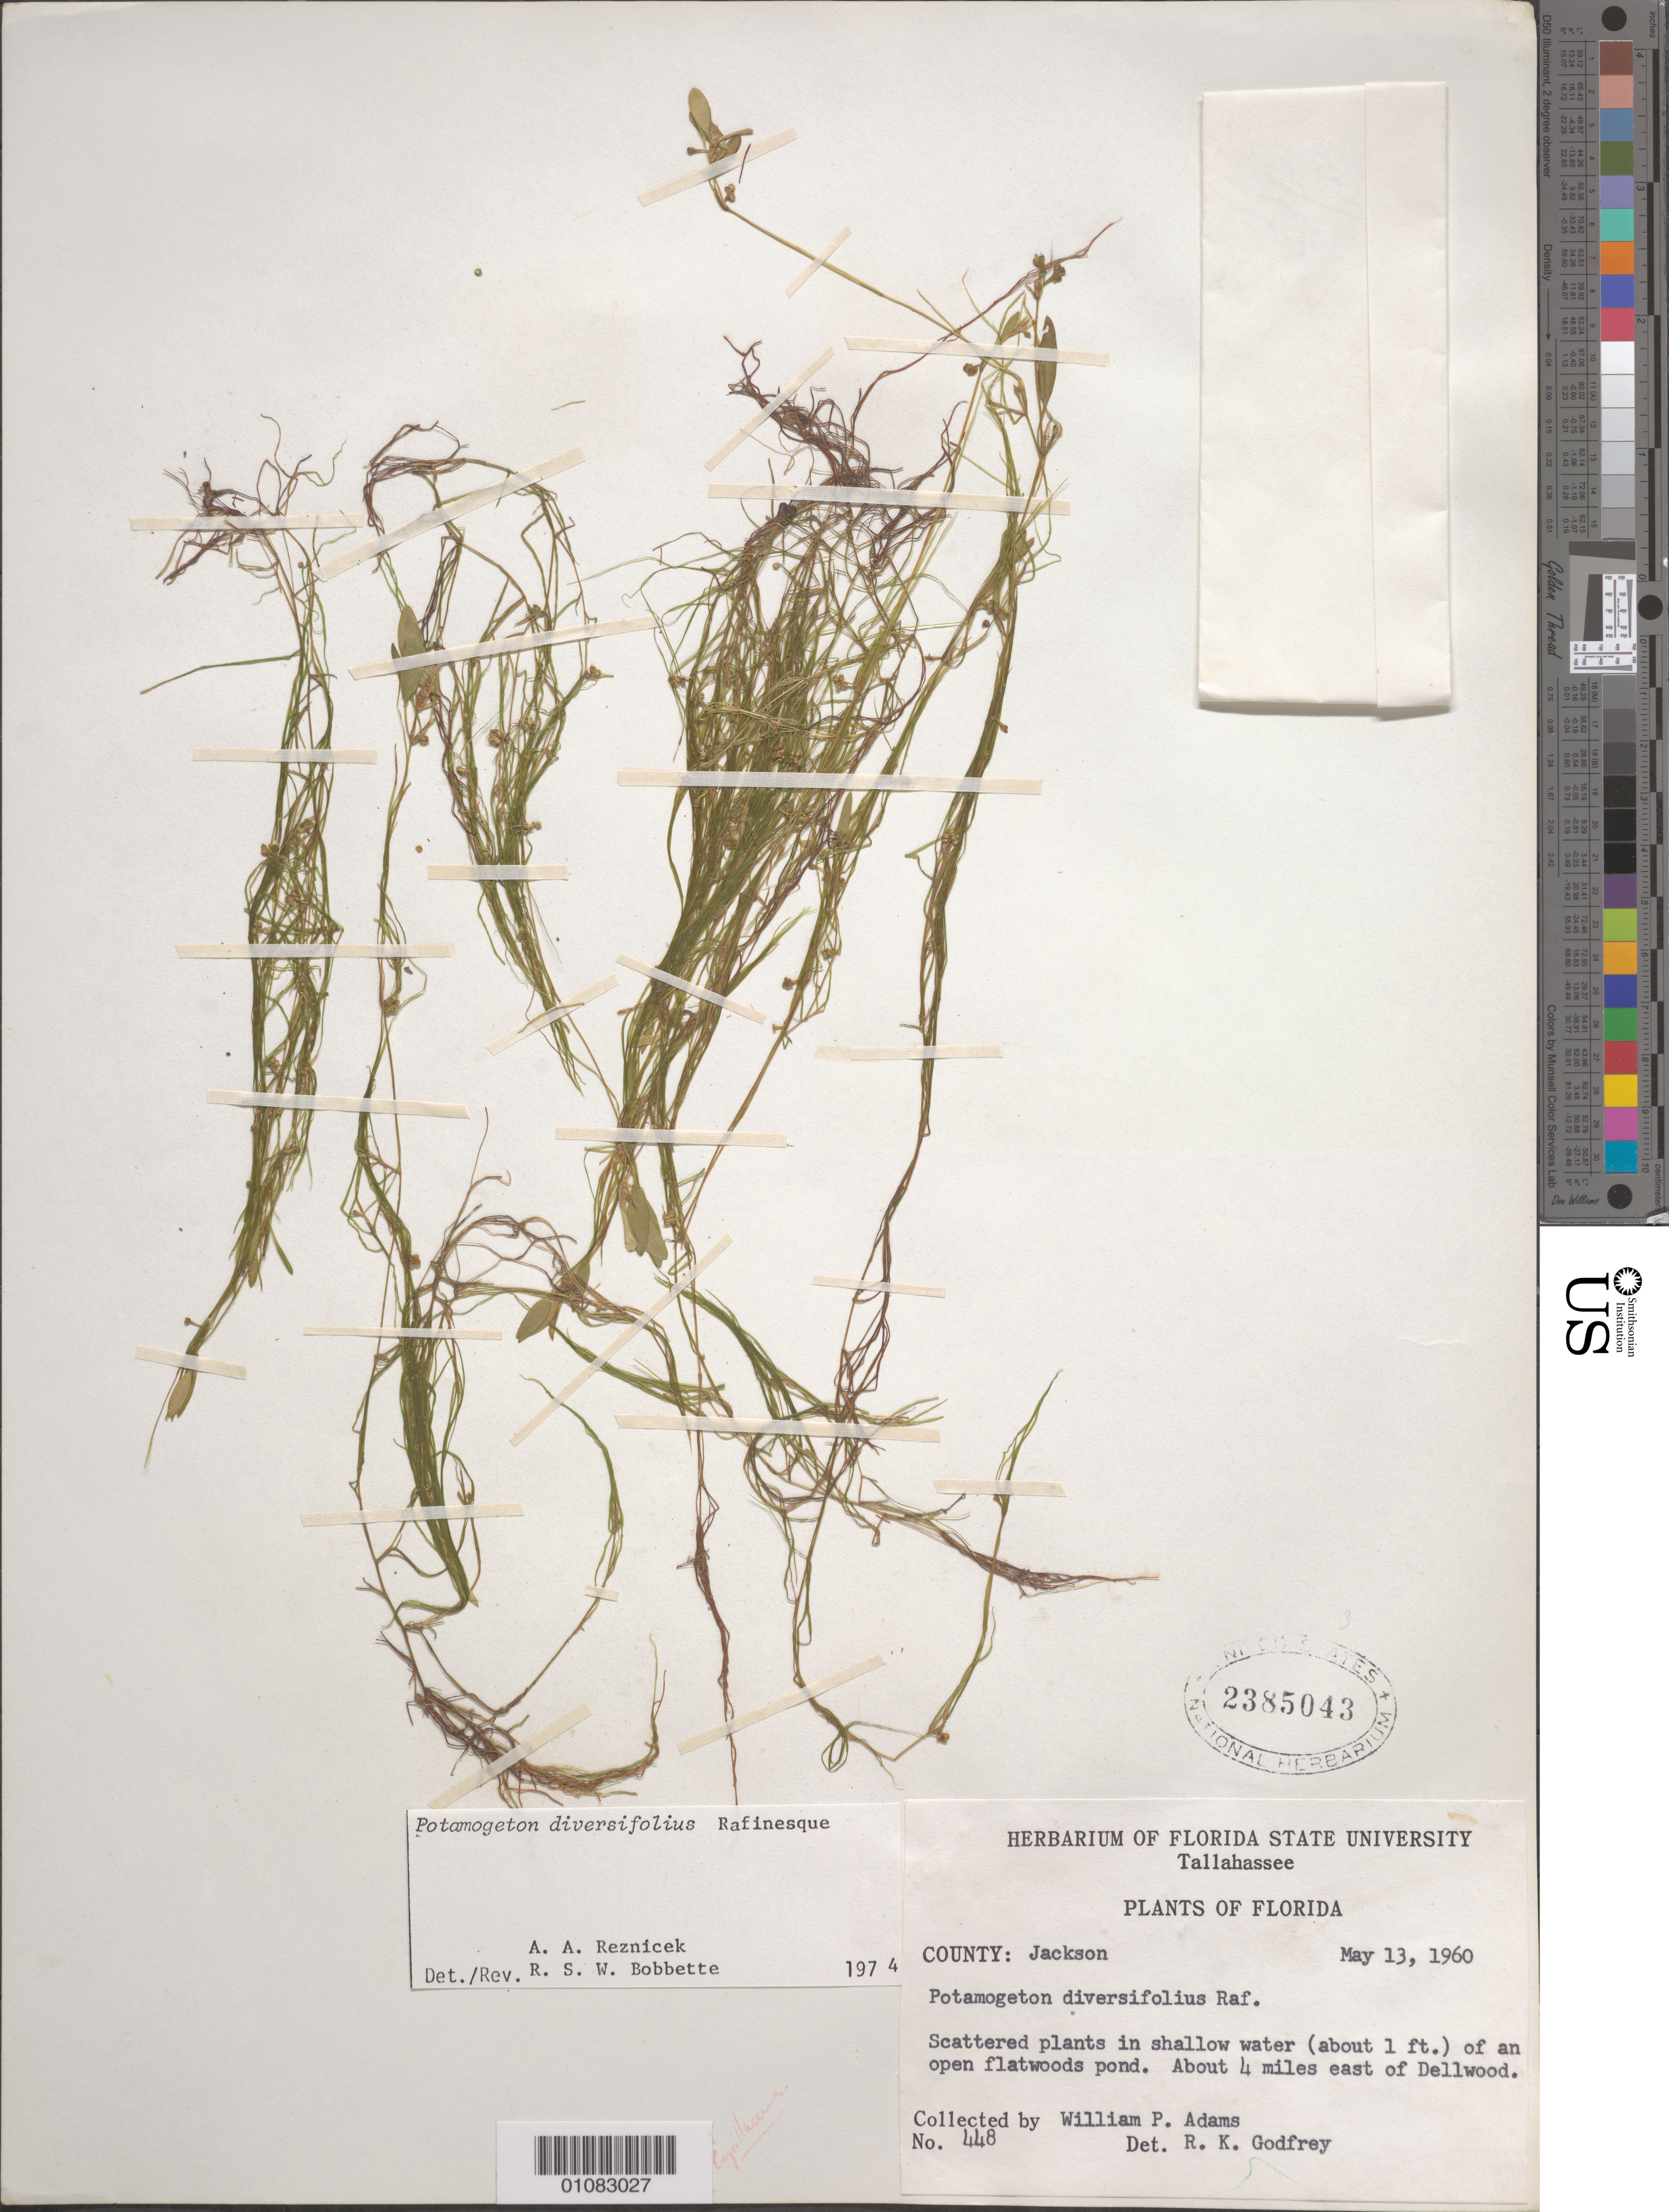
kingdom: Plantae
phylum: Tracheophyta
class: Liliopsida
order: Alismatales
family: Potamogetonaceae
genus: Potamogeton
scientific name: Potamogeton diversifolius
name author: Raf.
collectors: W. P. Adams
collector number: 448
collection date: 1960-05-13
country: United States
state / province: Florida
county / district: Jackson County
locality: about 4 mi. E of Dellwood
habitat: Scattered plants in shallow water of an open flatwoods pond.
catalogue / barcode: US 2385043